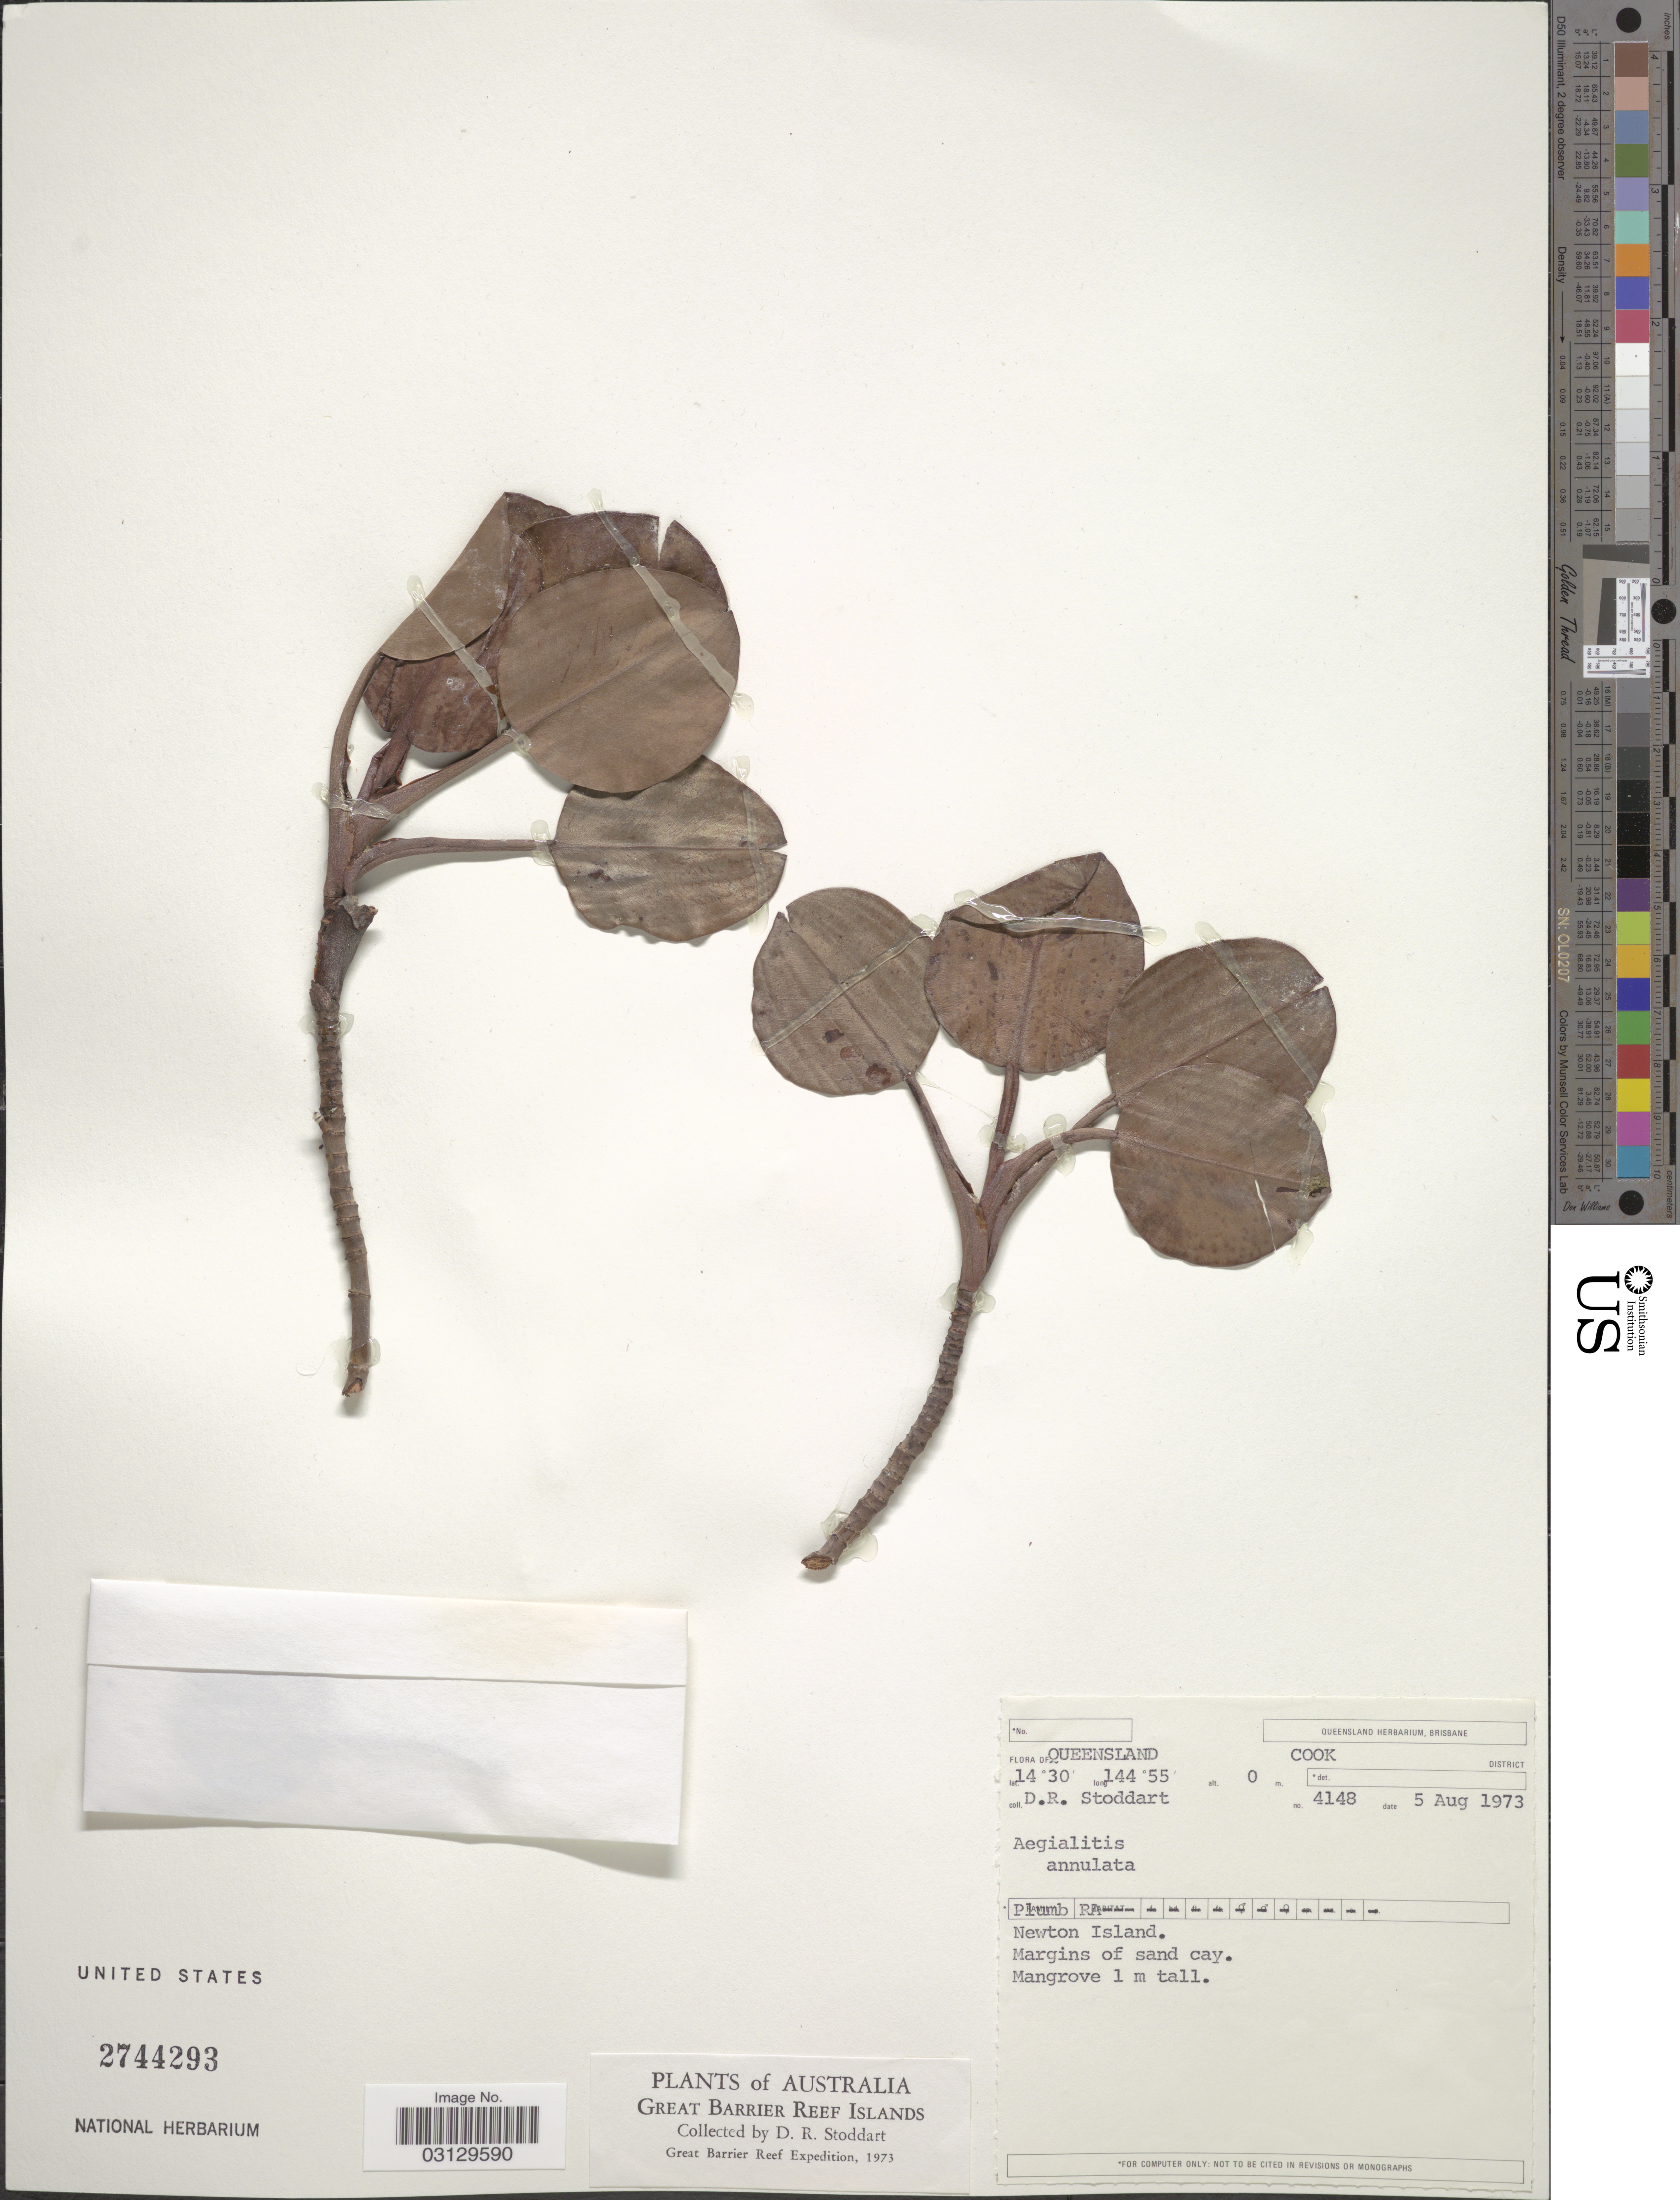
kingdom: Plantae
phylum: Tracheophyta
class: Magnoliopsida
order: Caryophyllales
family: Plumbaginaceae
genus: Aegialitis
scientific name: Aegialitis annulata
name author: R. Br.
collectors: D. R. Stoddart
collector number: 4148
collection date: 1973-08-05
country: Australia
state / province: Queensland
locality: Cook District. Newton Island.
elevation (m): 0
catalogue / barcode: US 2744293